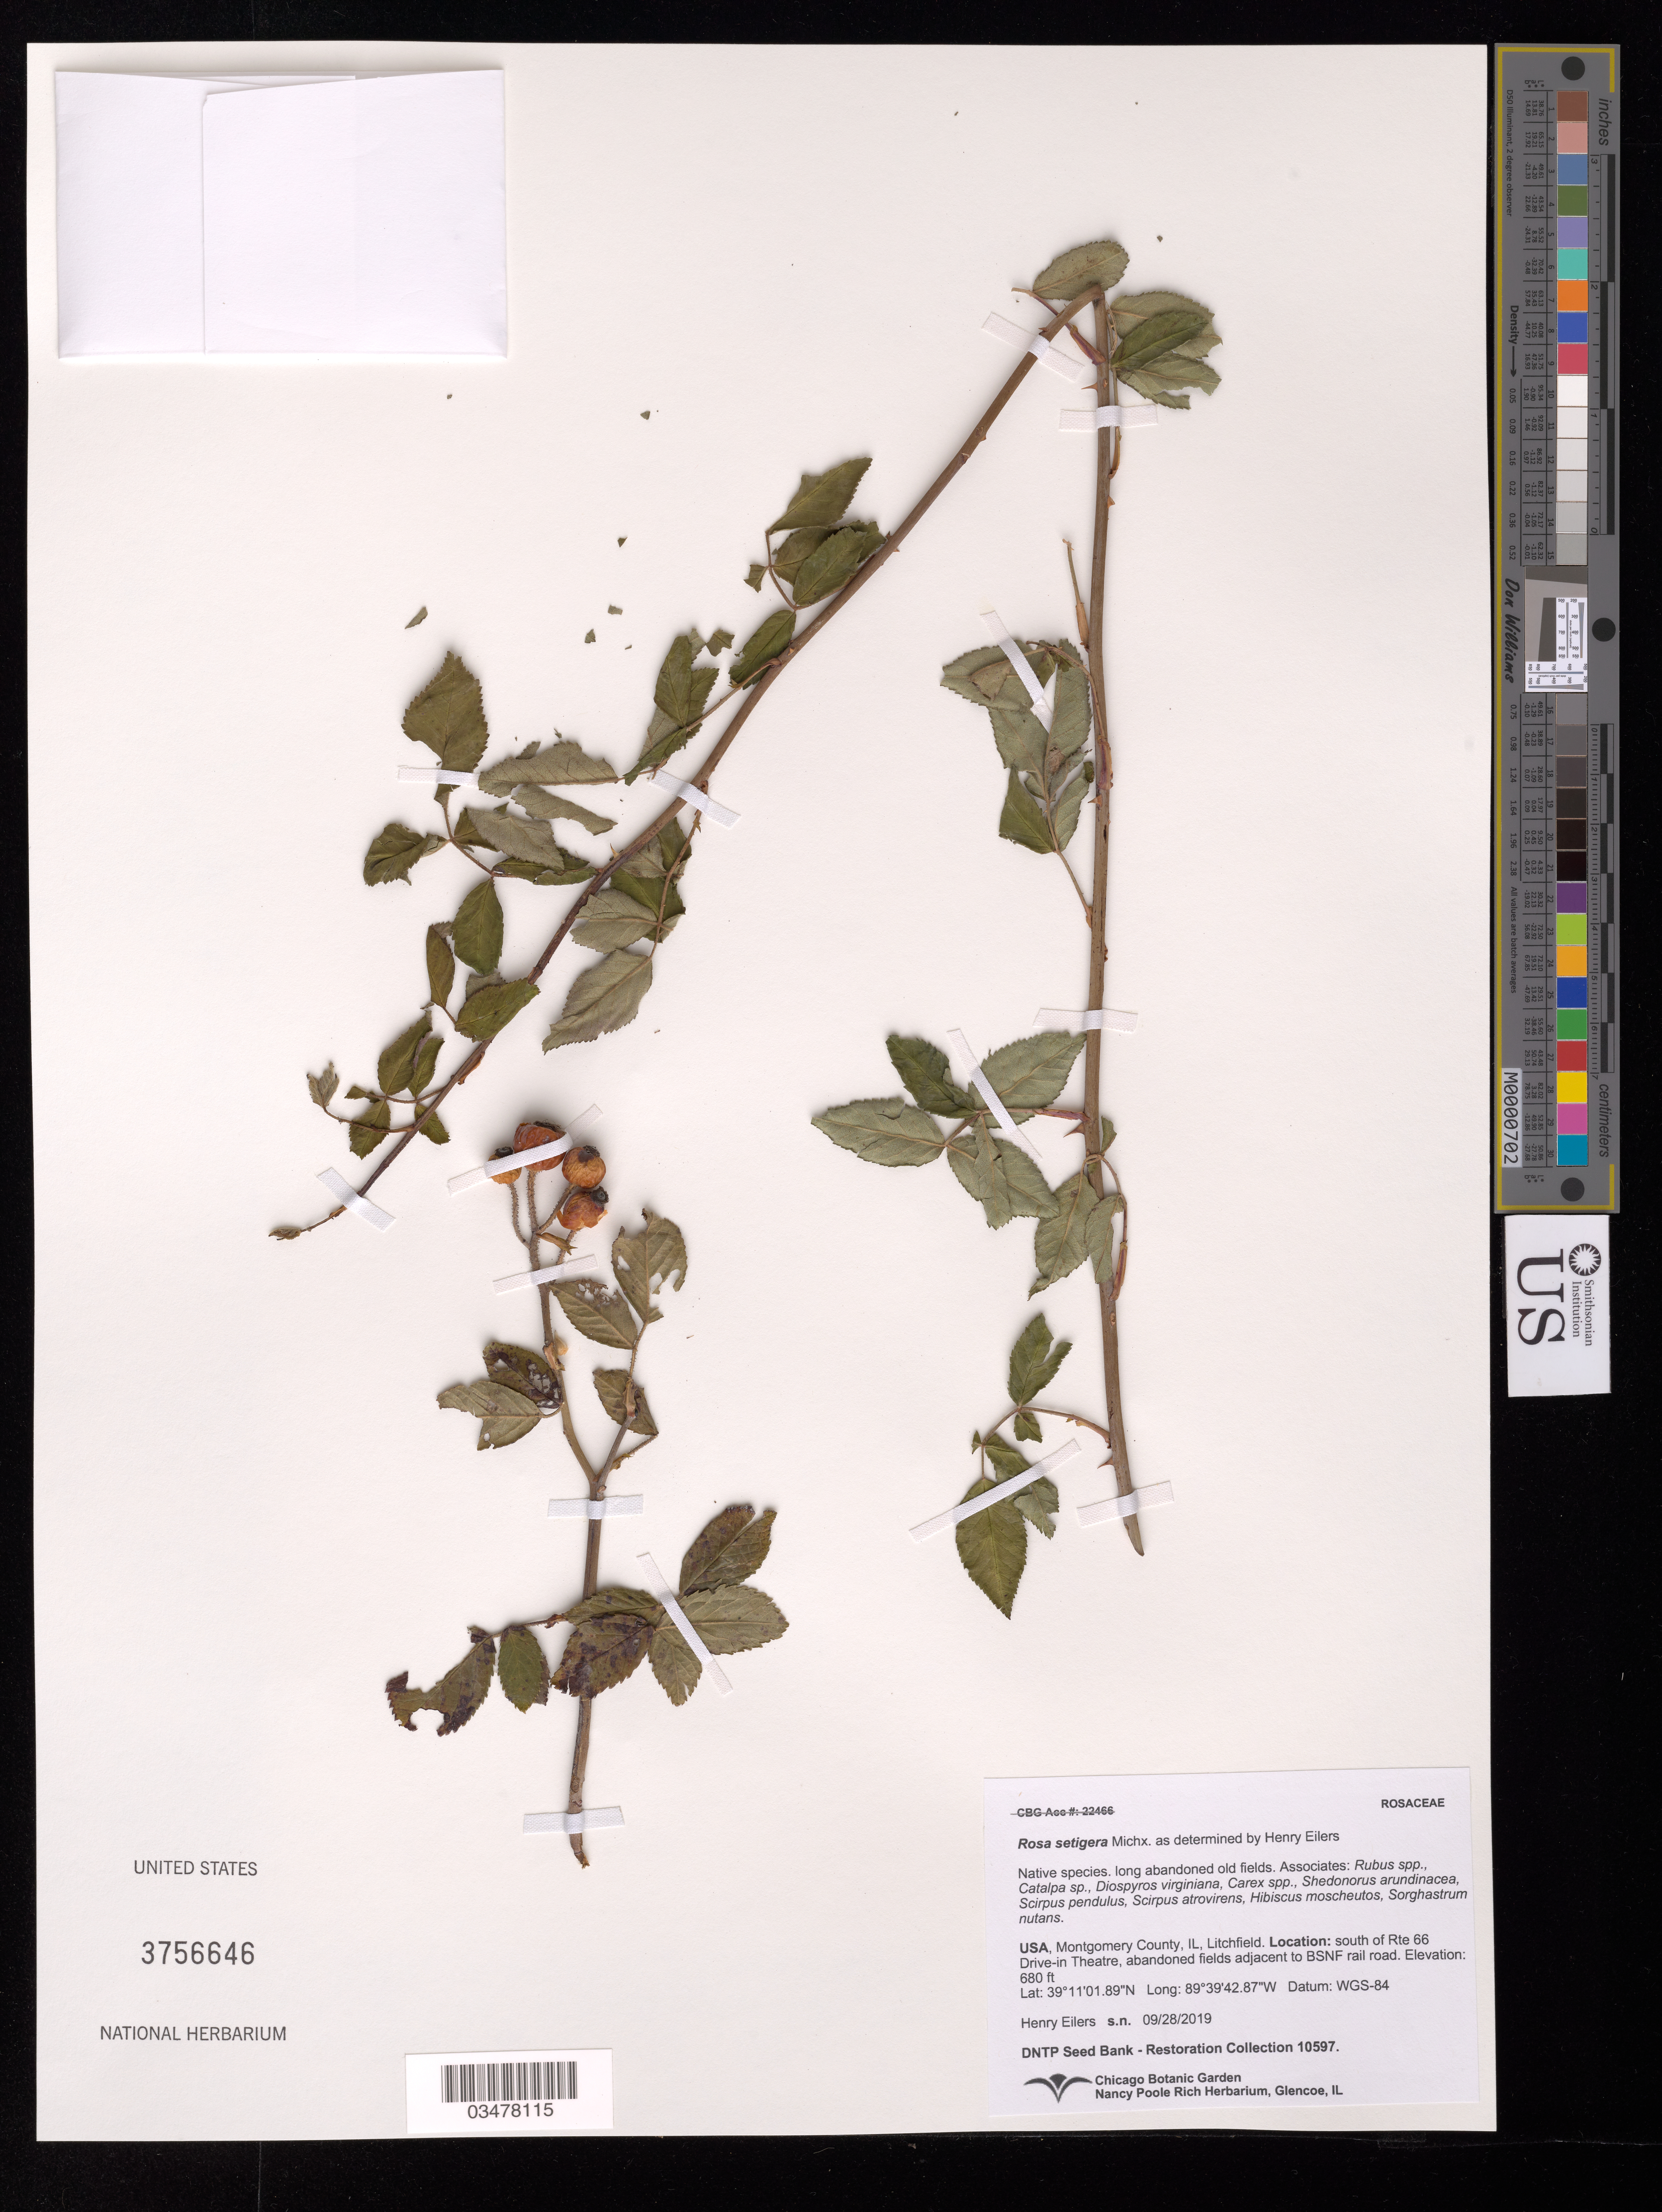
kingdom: Plantae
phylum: Tracheophyta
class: Magnoliopsida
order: Rosales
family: Rosaceae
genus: Rosa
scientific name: Rosa setigera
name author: Michx.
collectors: H. Eilers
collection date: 2019-09-28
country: United States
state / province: Illinois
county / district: Montgomery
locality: Litchfield, South of Rte. 66, fields adjacent to BSNF rail road.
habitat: Long abandoned old fields. With Rubus sp., Catalpa sp., Carex sp., Scripus pendulus, etc.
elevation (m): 207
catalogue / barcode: US 3756646